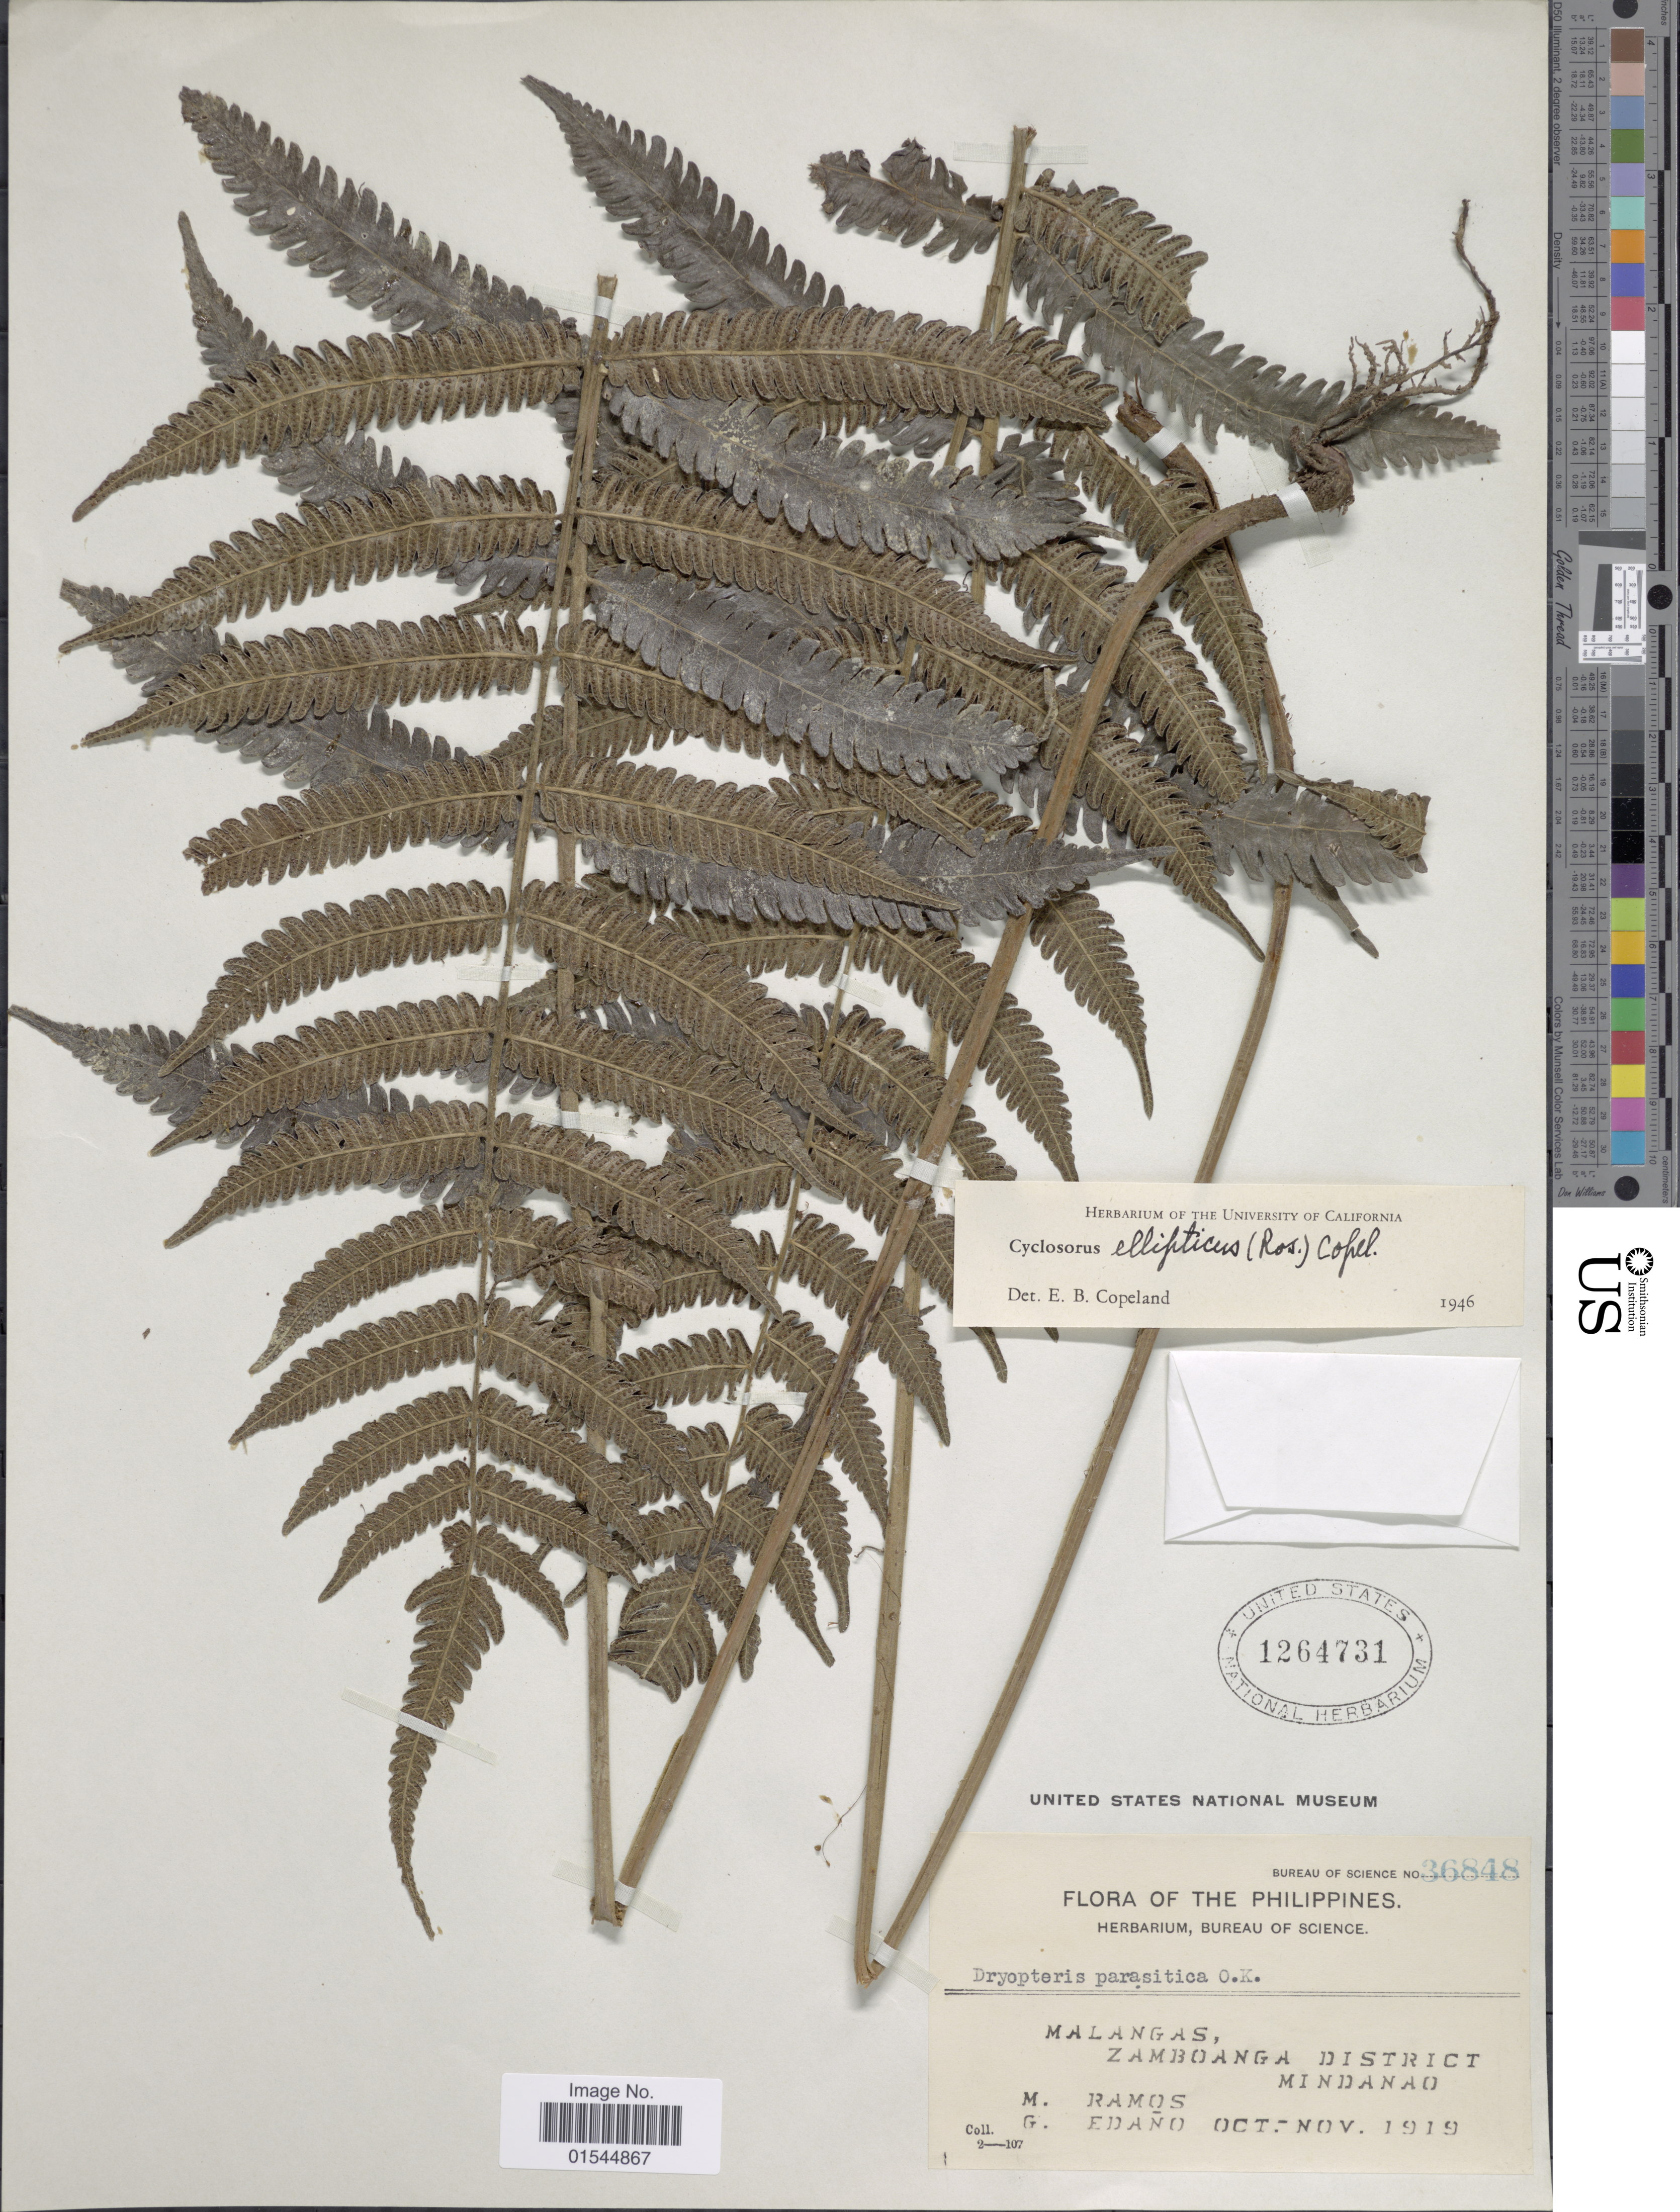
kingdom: Plantae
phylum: Tracheophyta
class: Polypodiopsida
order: Polypodiales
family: Thelypteridaceae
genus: Sphaerostephanos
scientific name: Sphaerostephanos ellipticus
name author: (Rosenst.) Holttum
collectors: M. Ramos & G. Edaño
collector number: Bureau of Science 36848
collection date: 1919-10/1919-11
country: Philippines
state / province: Zamboanga Peninsula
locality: Malangas, Zamboanga District, Mindanao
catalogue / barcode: US 1264731